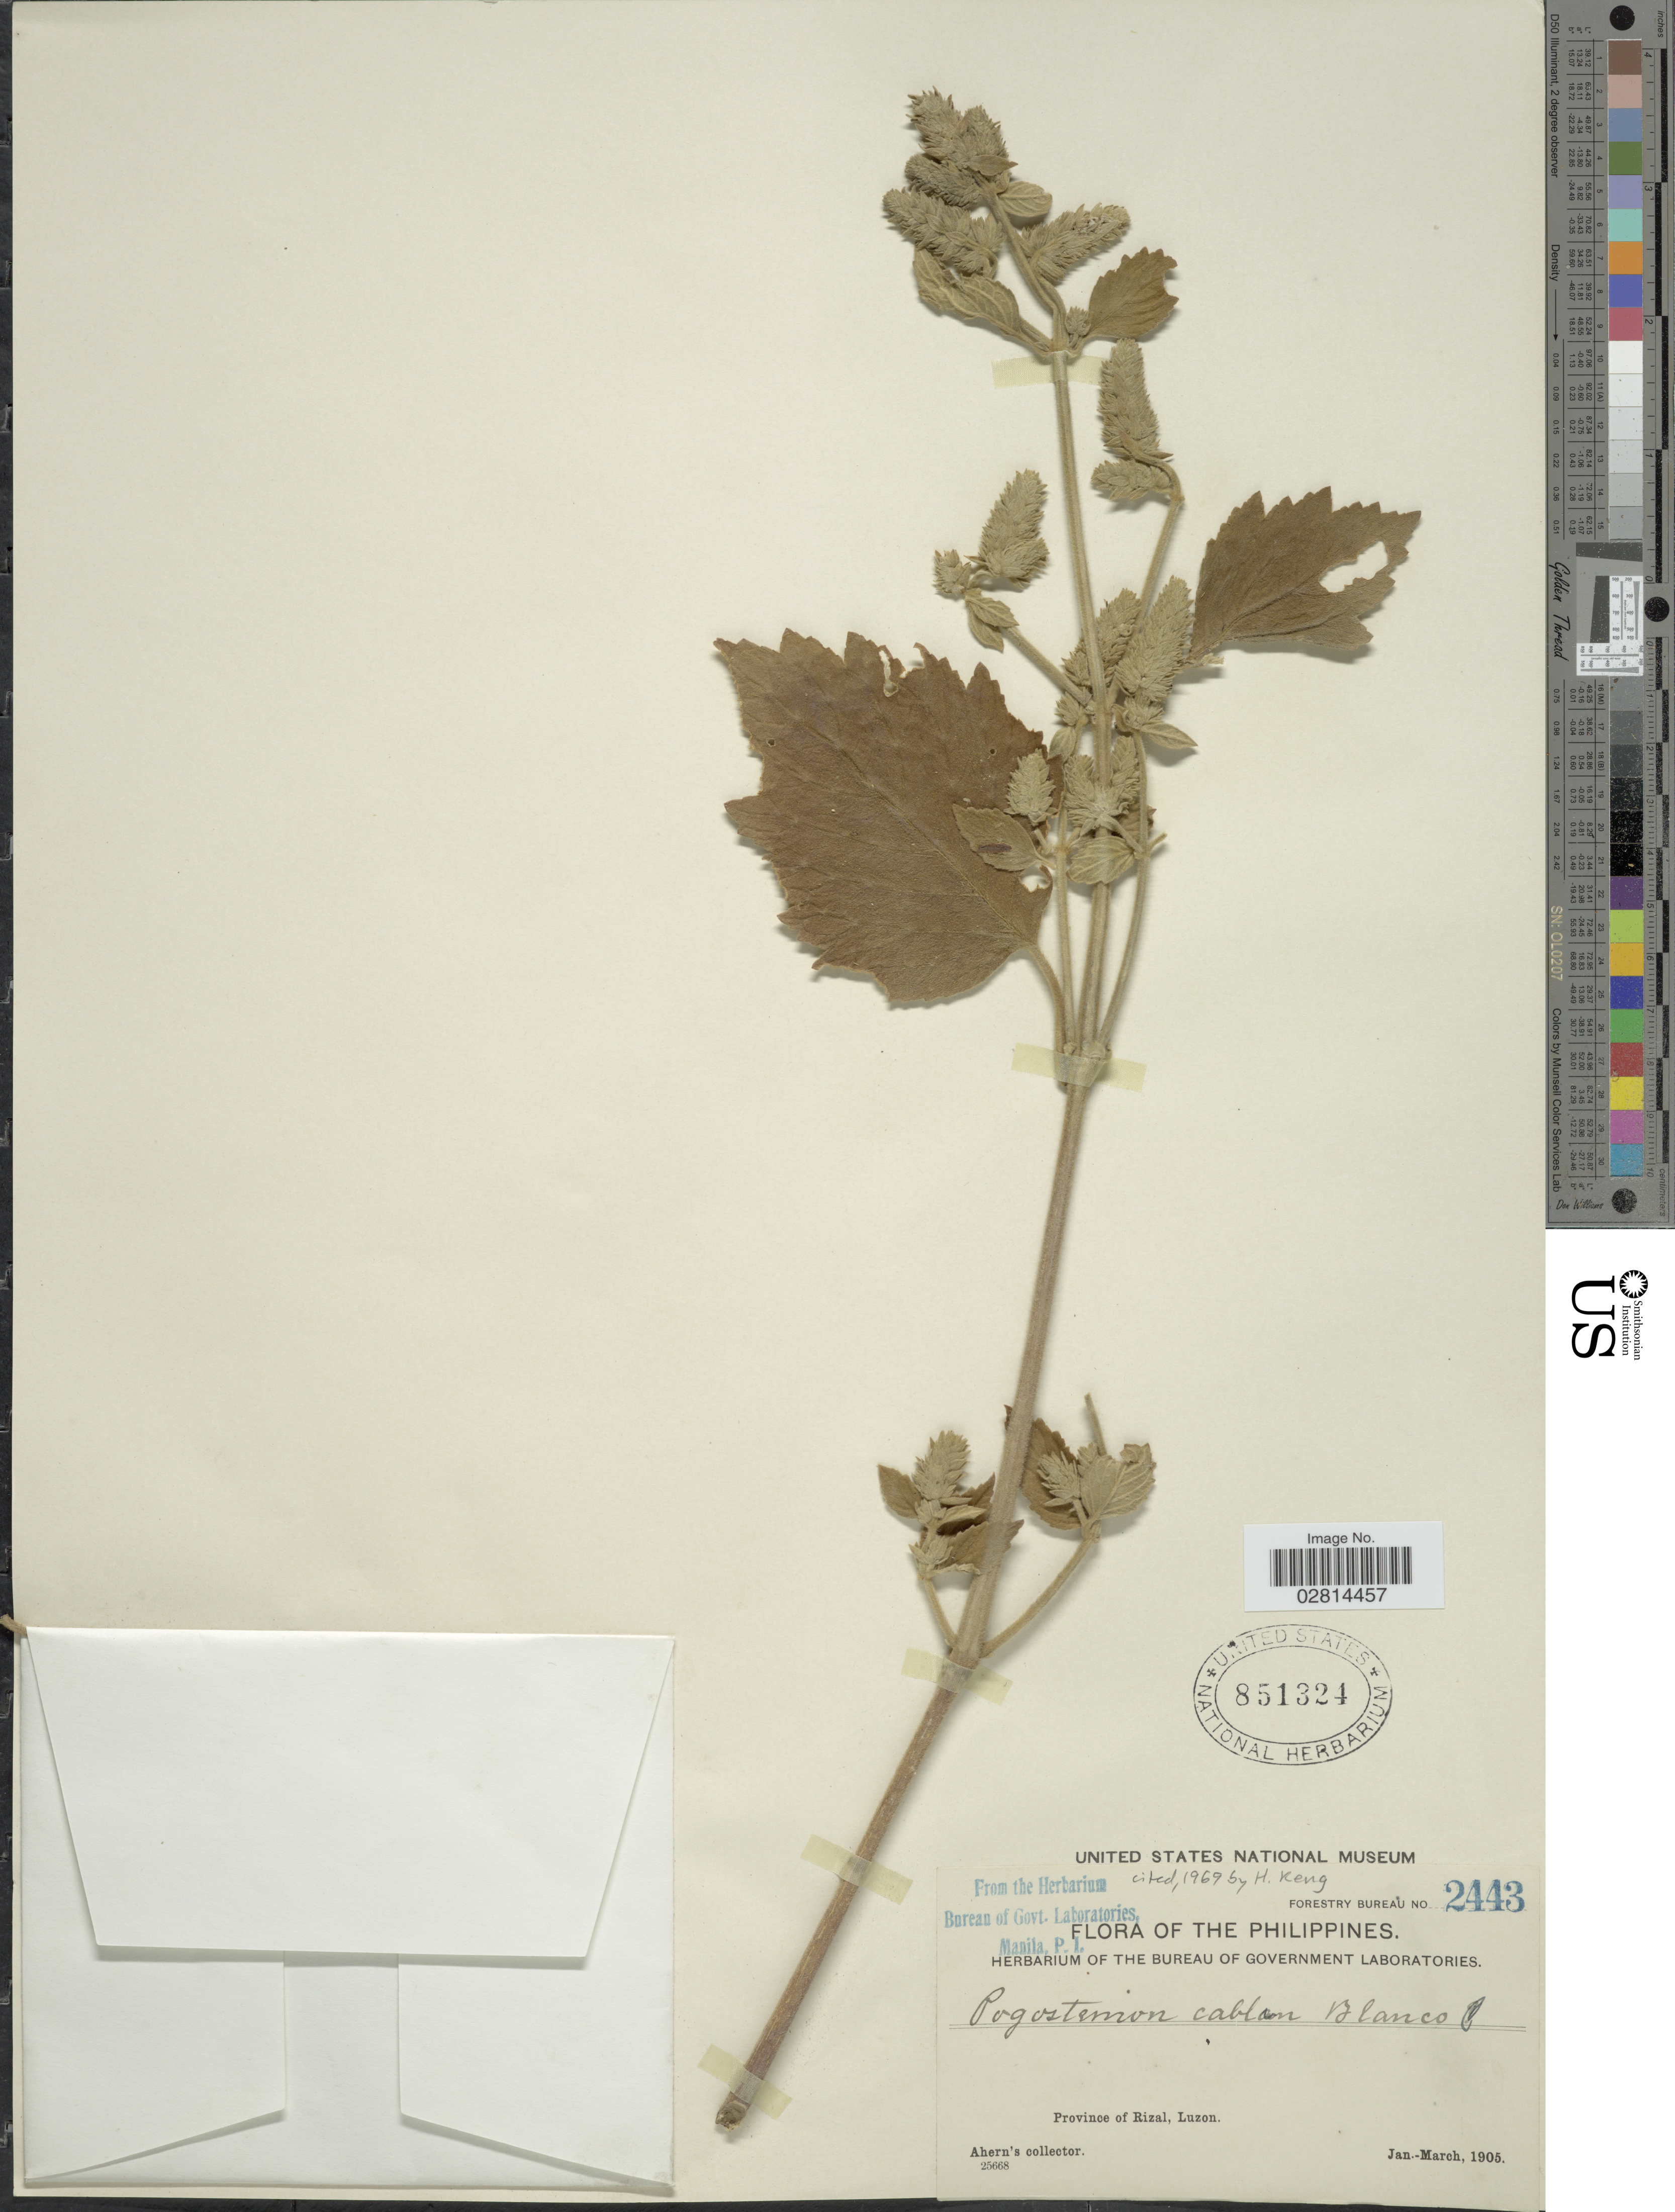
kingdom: Plantae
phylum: Tracheophyta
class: Magnoliopsida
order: Lamiales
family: Lamiaceae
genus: Pogostemon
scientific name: Pogostemon cablin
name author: (Blanco) Benth.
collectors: Ahern's collector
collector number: Forestry Bureau 2443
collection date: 1905-01/1905-03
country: Philippines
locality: Province of Rizal, Luzon.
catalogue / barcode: US 851324